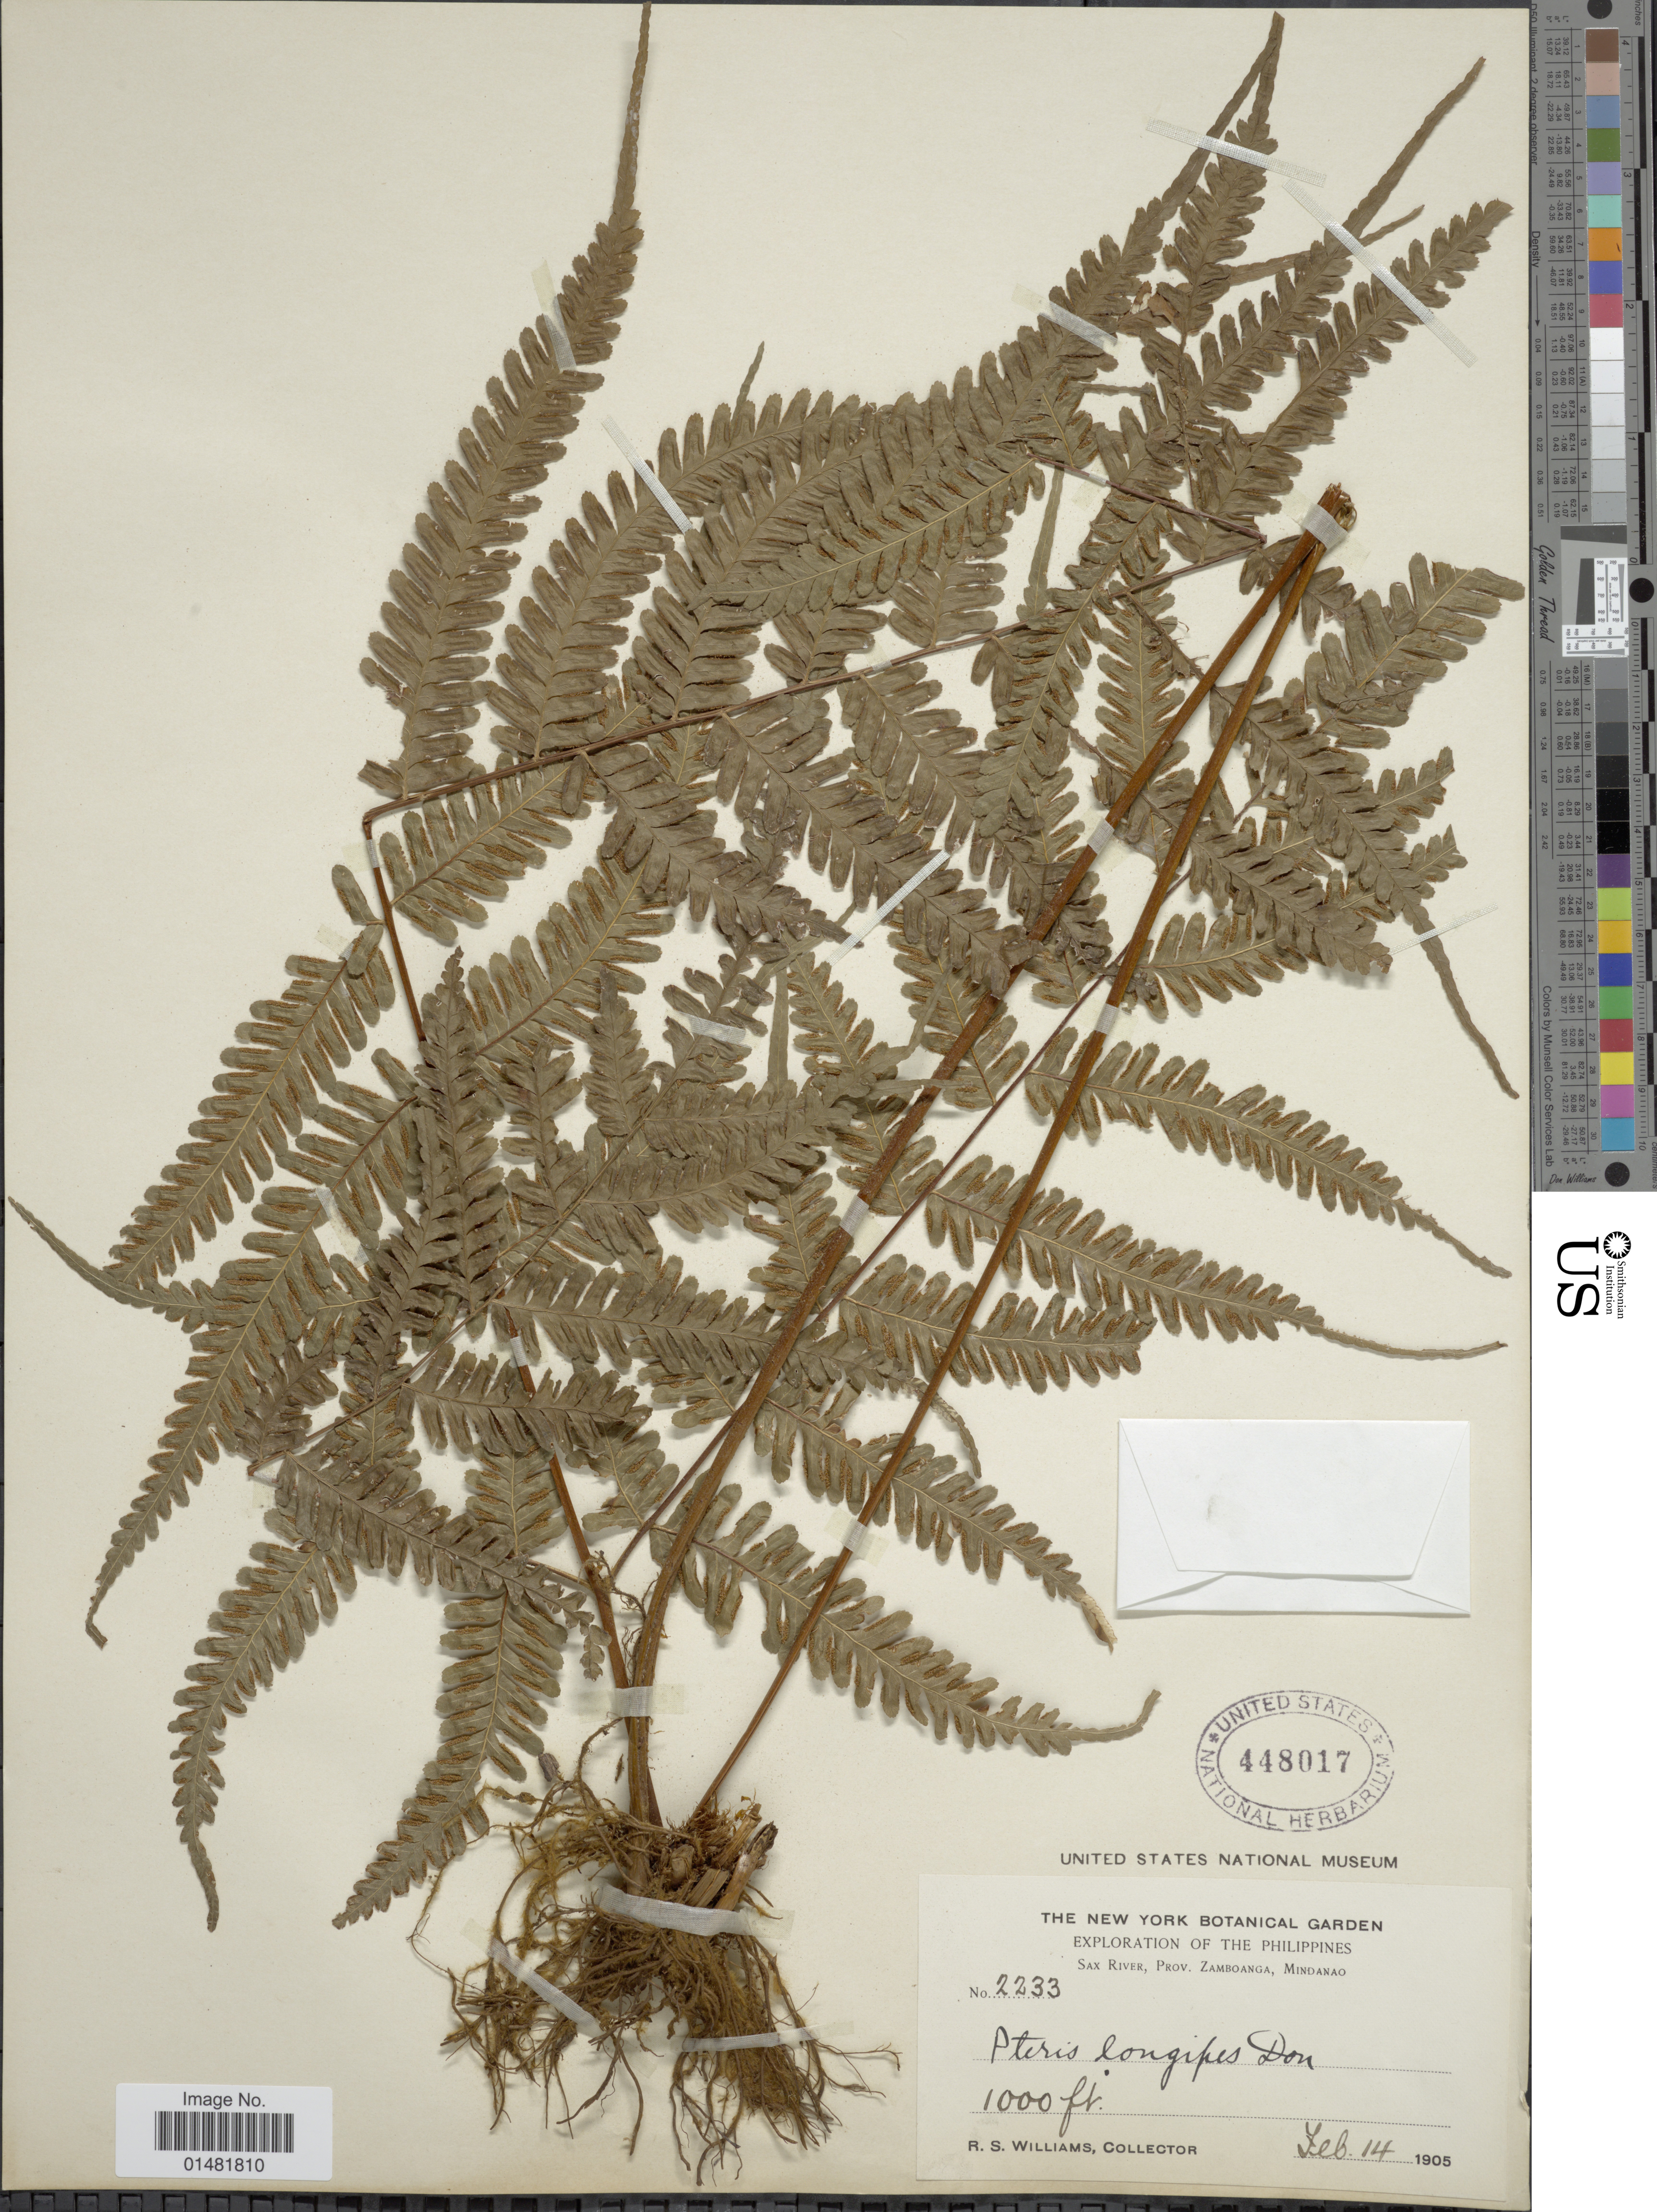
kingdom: Plantae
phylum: Tracheophyta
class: Polypodiopsida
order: Polypodiales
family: Pteridaceae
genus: Pteris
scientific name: Pteris longipes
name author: D. Don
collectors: R. S. Williams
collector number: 2233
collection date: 1905-02-14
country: Philippines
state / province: Zamboanga Peninsula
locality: Sax River, Prov. Zamboanga, Mindanao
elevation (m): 305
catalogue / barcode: US 448017